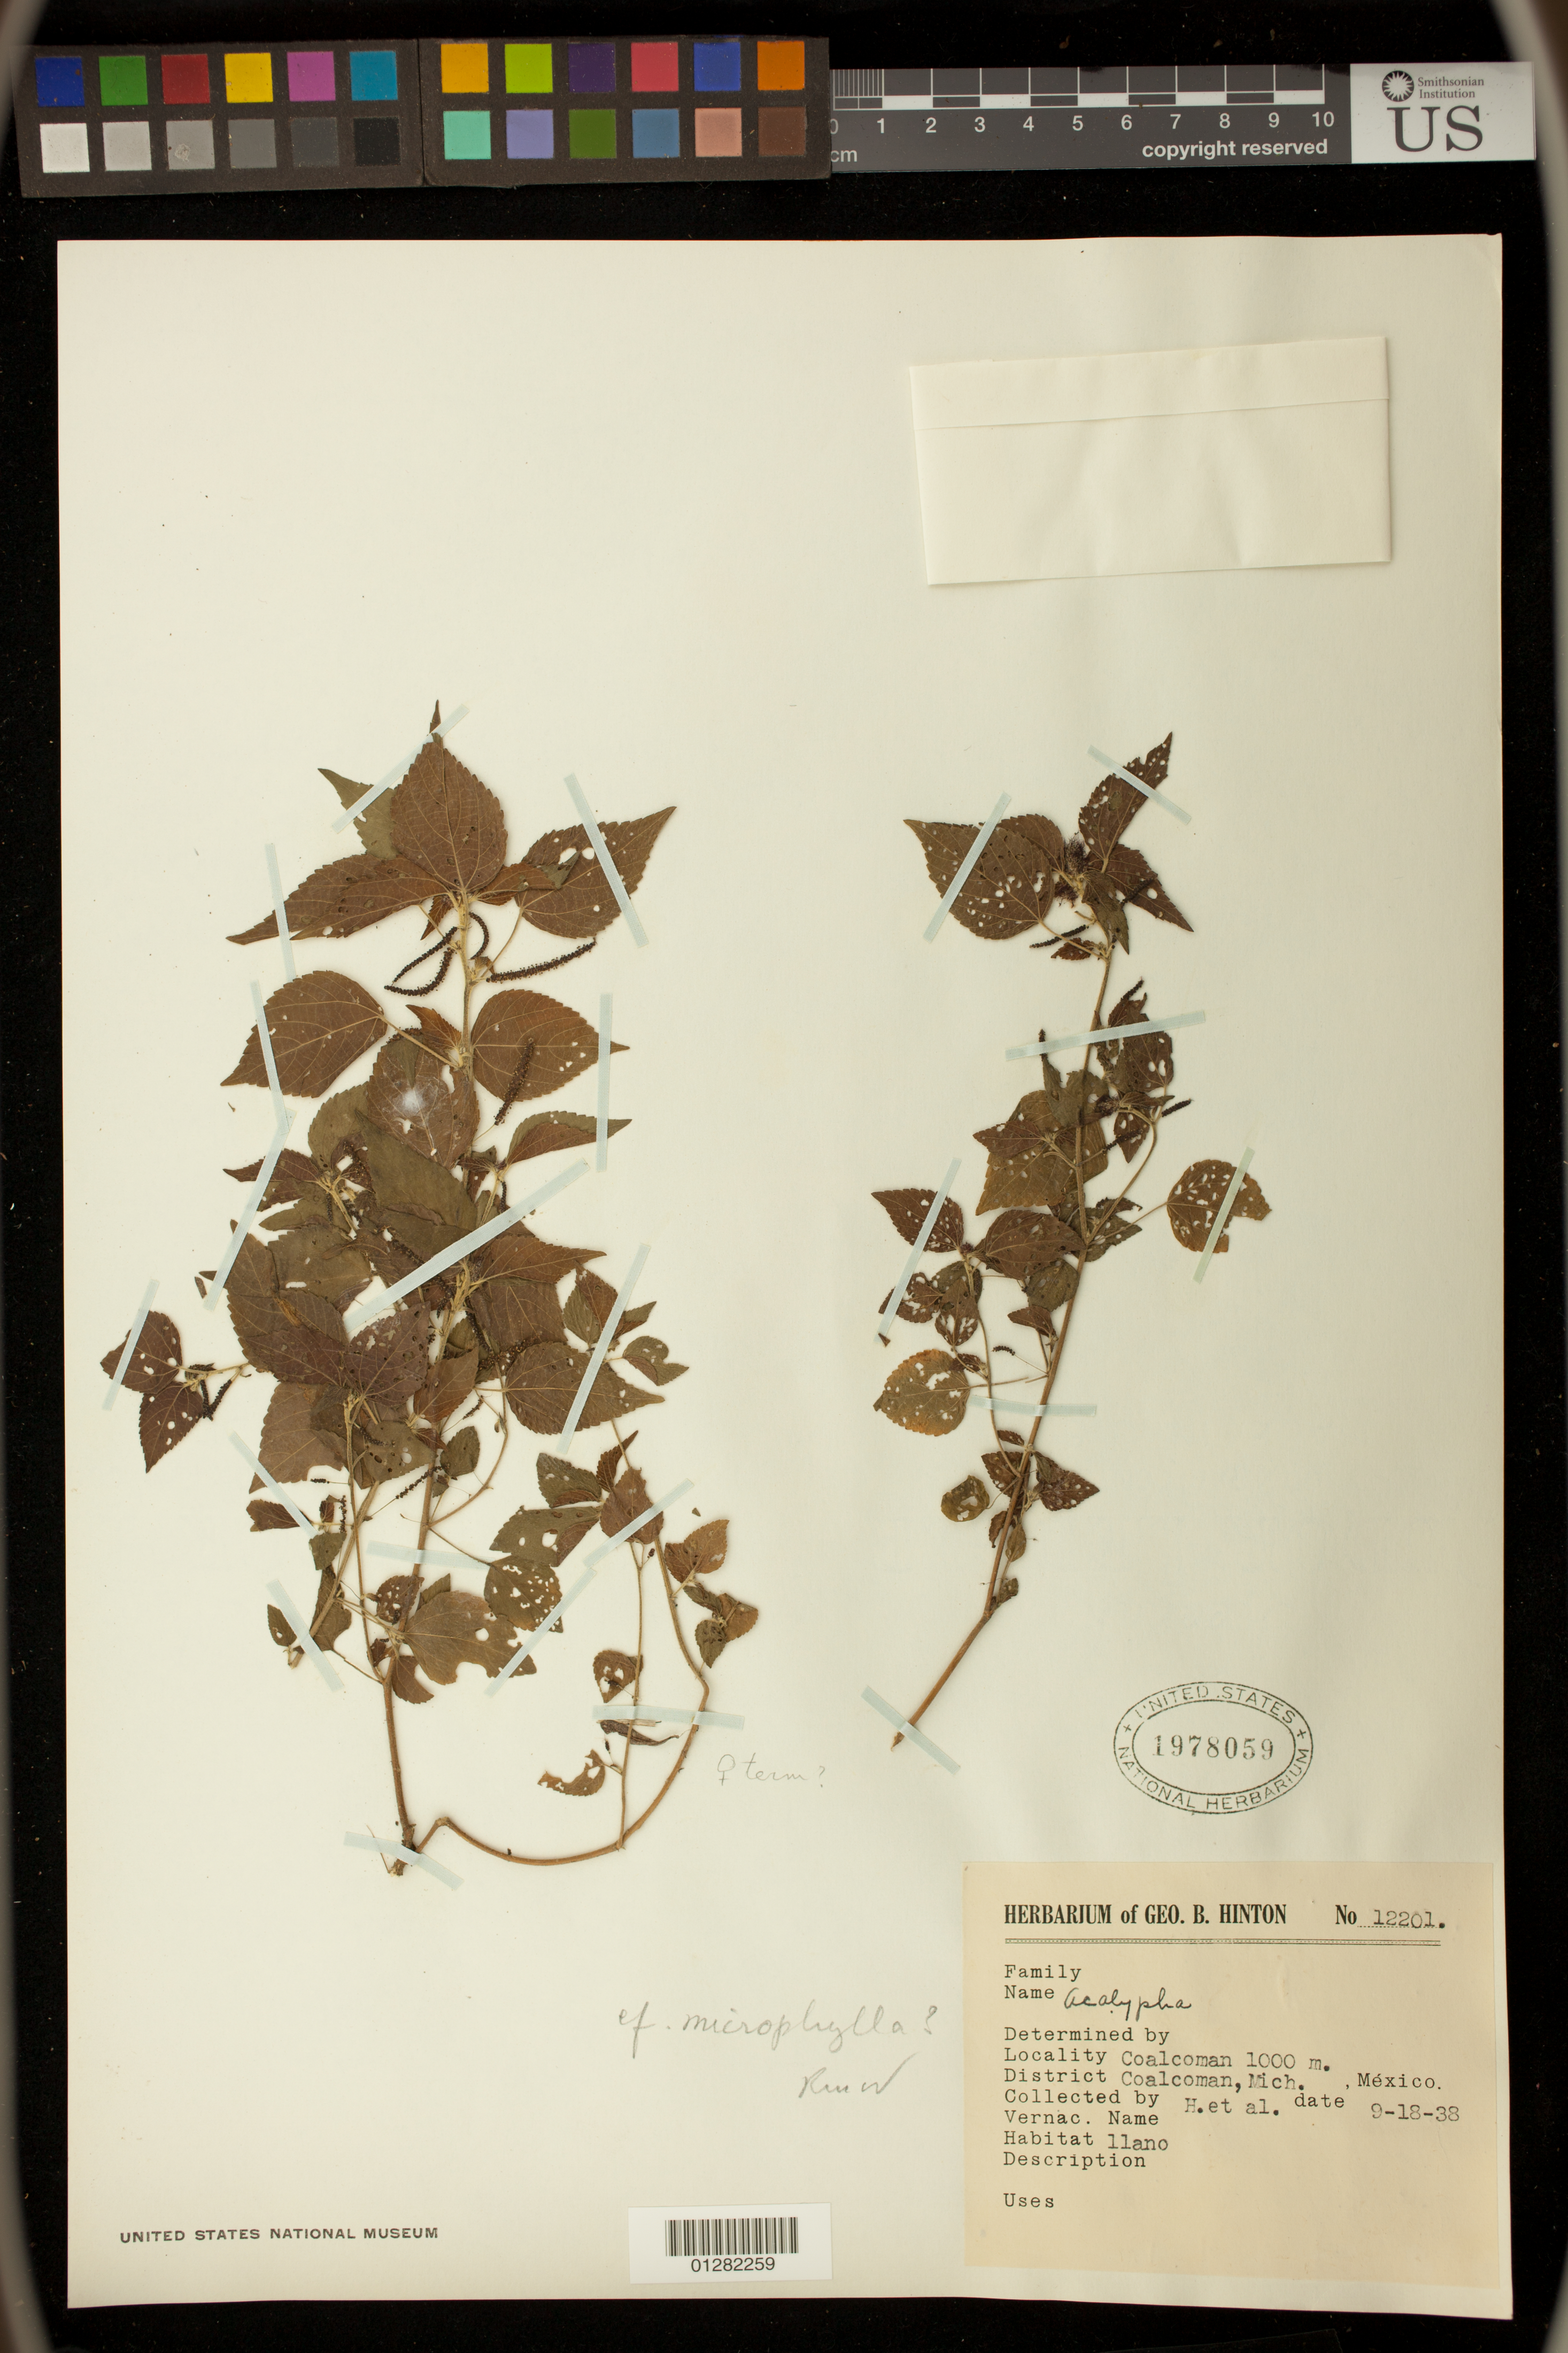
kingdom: Plantae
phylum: Tracheophyta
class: Magnoliopsida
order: Malpighiales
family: Euphorbiaceae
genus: Acalypha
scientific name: Acalypha microphylla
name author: Klotzsch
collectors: G. Gaumer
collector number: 12201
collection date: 1938-09-18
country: Mexico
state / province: Michoacán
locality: Coalcoman, Mich.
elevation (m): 1000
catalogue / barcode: US 1978059